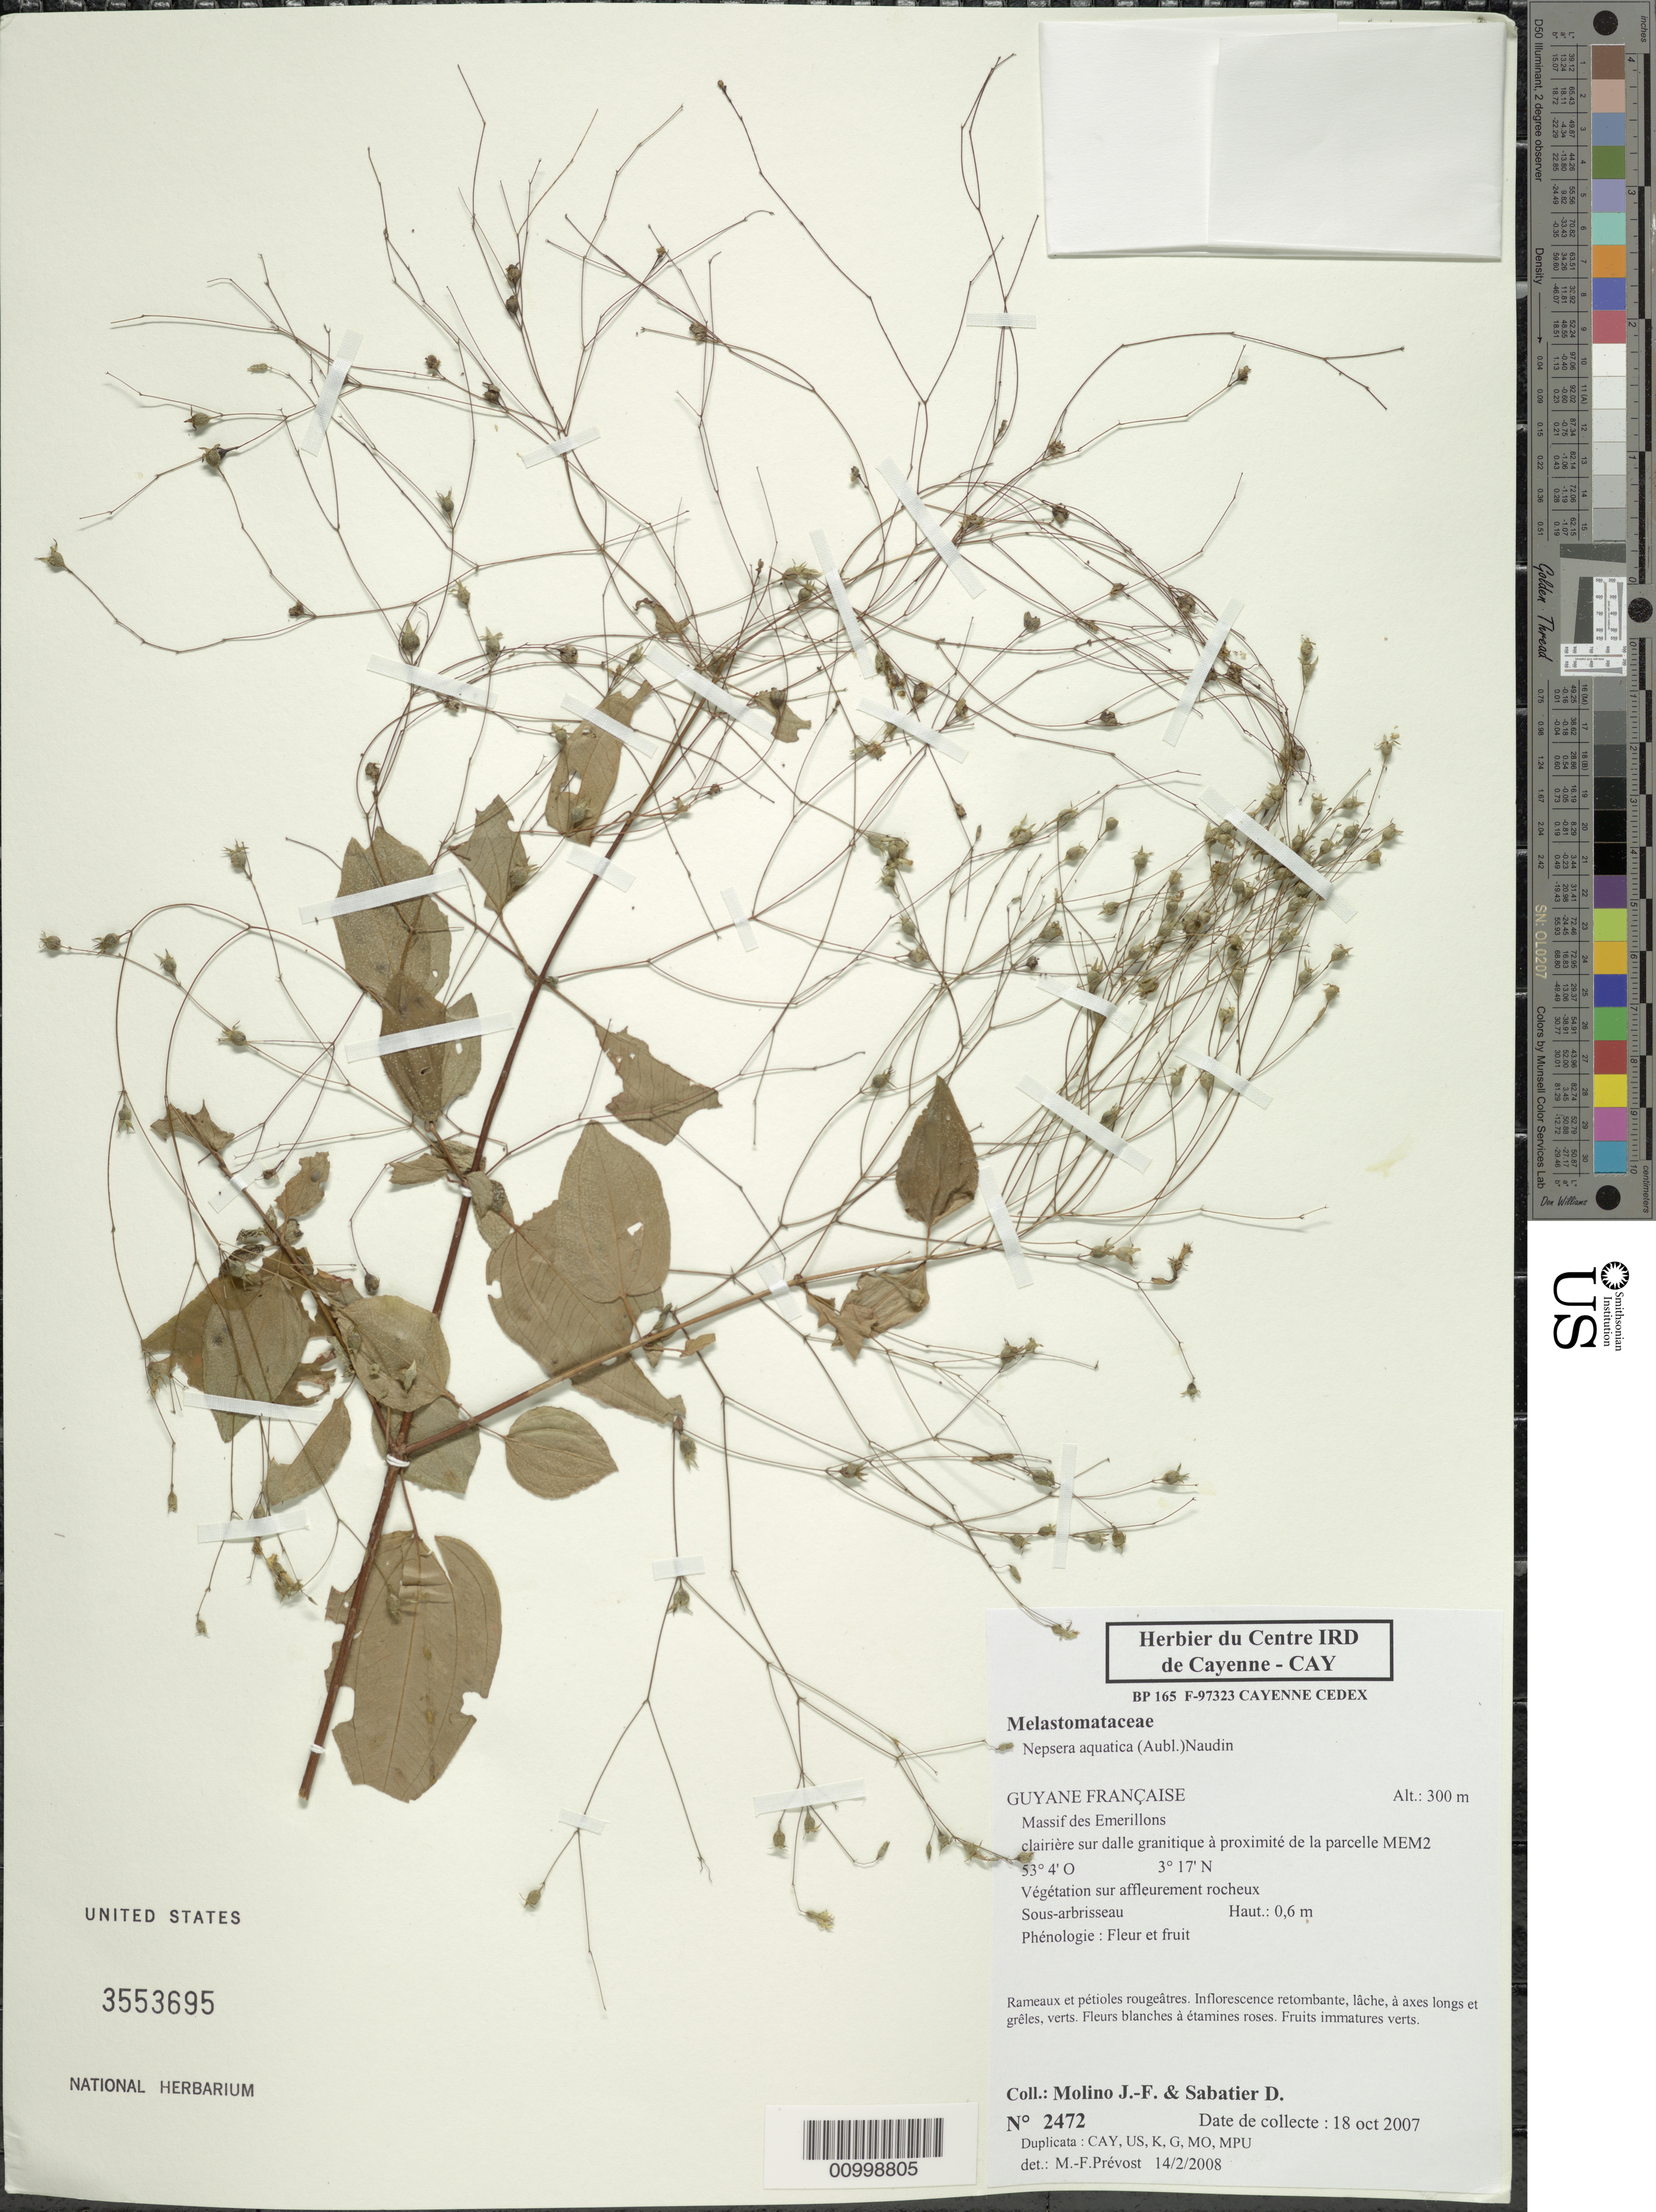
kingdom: Plantae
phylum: Tracheophyta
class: Magnoliopsida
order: Myrtales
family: Melastomataceae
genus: Nepsera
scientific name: Nepsera aquatica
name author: (Aubl.) Naudin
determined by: Prévost, M.-F.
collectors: J. Molino & D. Sabatier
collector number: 2472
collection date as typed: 18-Oct-07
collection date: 2007-10-18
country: French Guiana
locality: Massif des Emerillons, clairiere sur dalle granitique a proximite de la parcelle MEM2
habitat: Vegetation sur affleurement rocheux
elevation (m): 300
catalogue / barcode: US 3553695